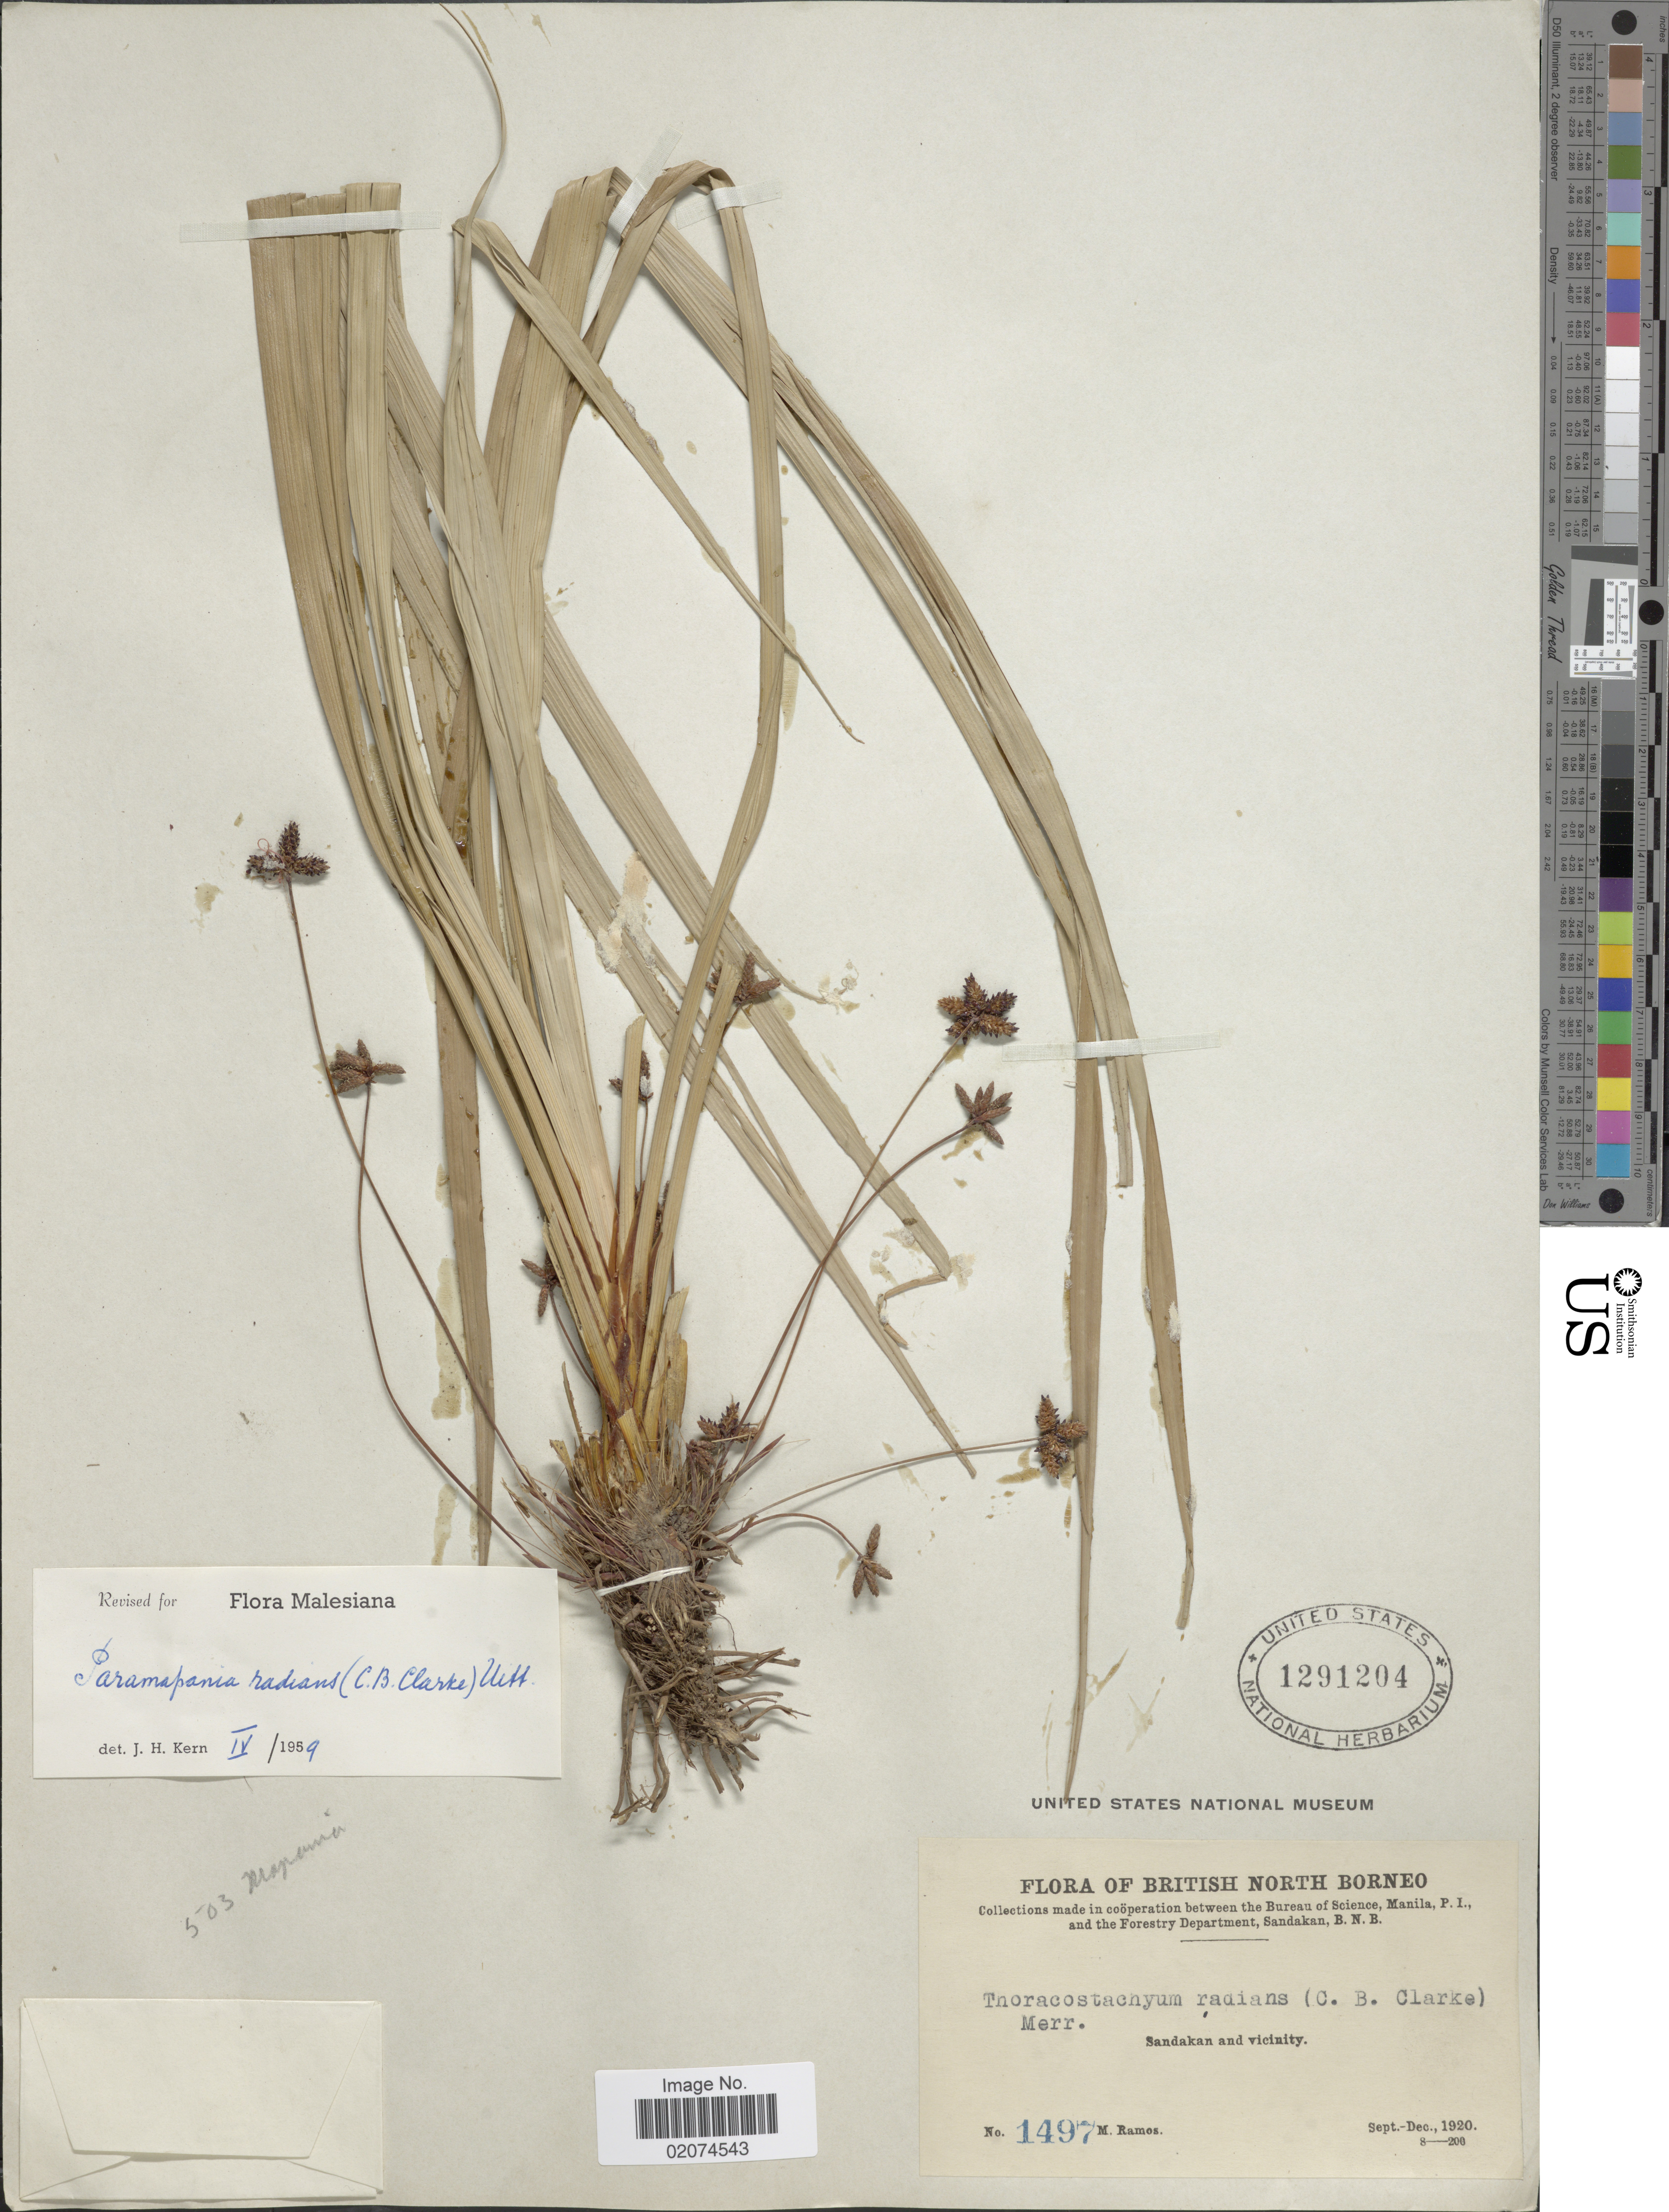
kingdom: Plantae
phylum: Tracheophyta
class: Liliopsida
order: Poales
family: Cyperaceae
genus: Paramapania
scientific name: Paramapania radians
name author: (C.B. Clarke) Uittien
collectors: M. Ramos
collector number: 1497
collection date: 1920-09/1920-12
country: Malaysia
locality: British North Borneo.Sandakan and vicinity.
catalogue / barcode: US 1291204